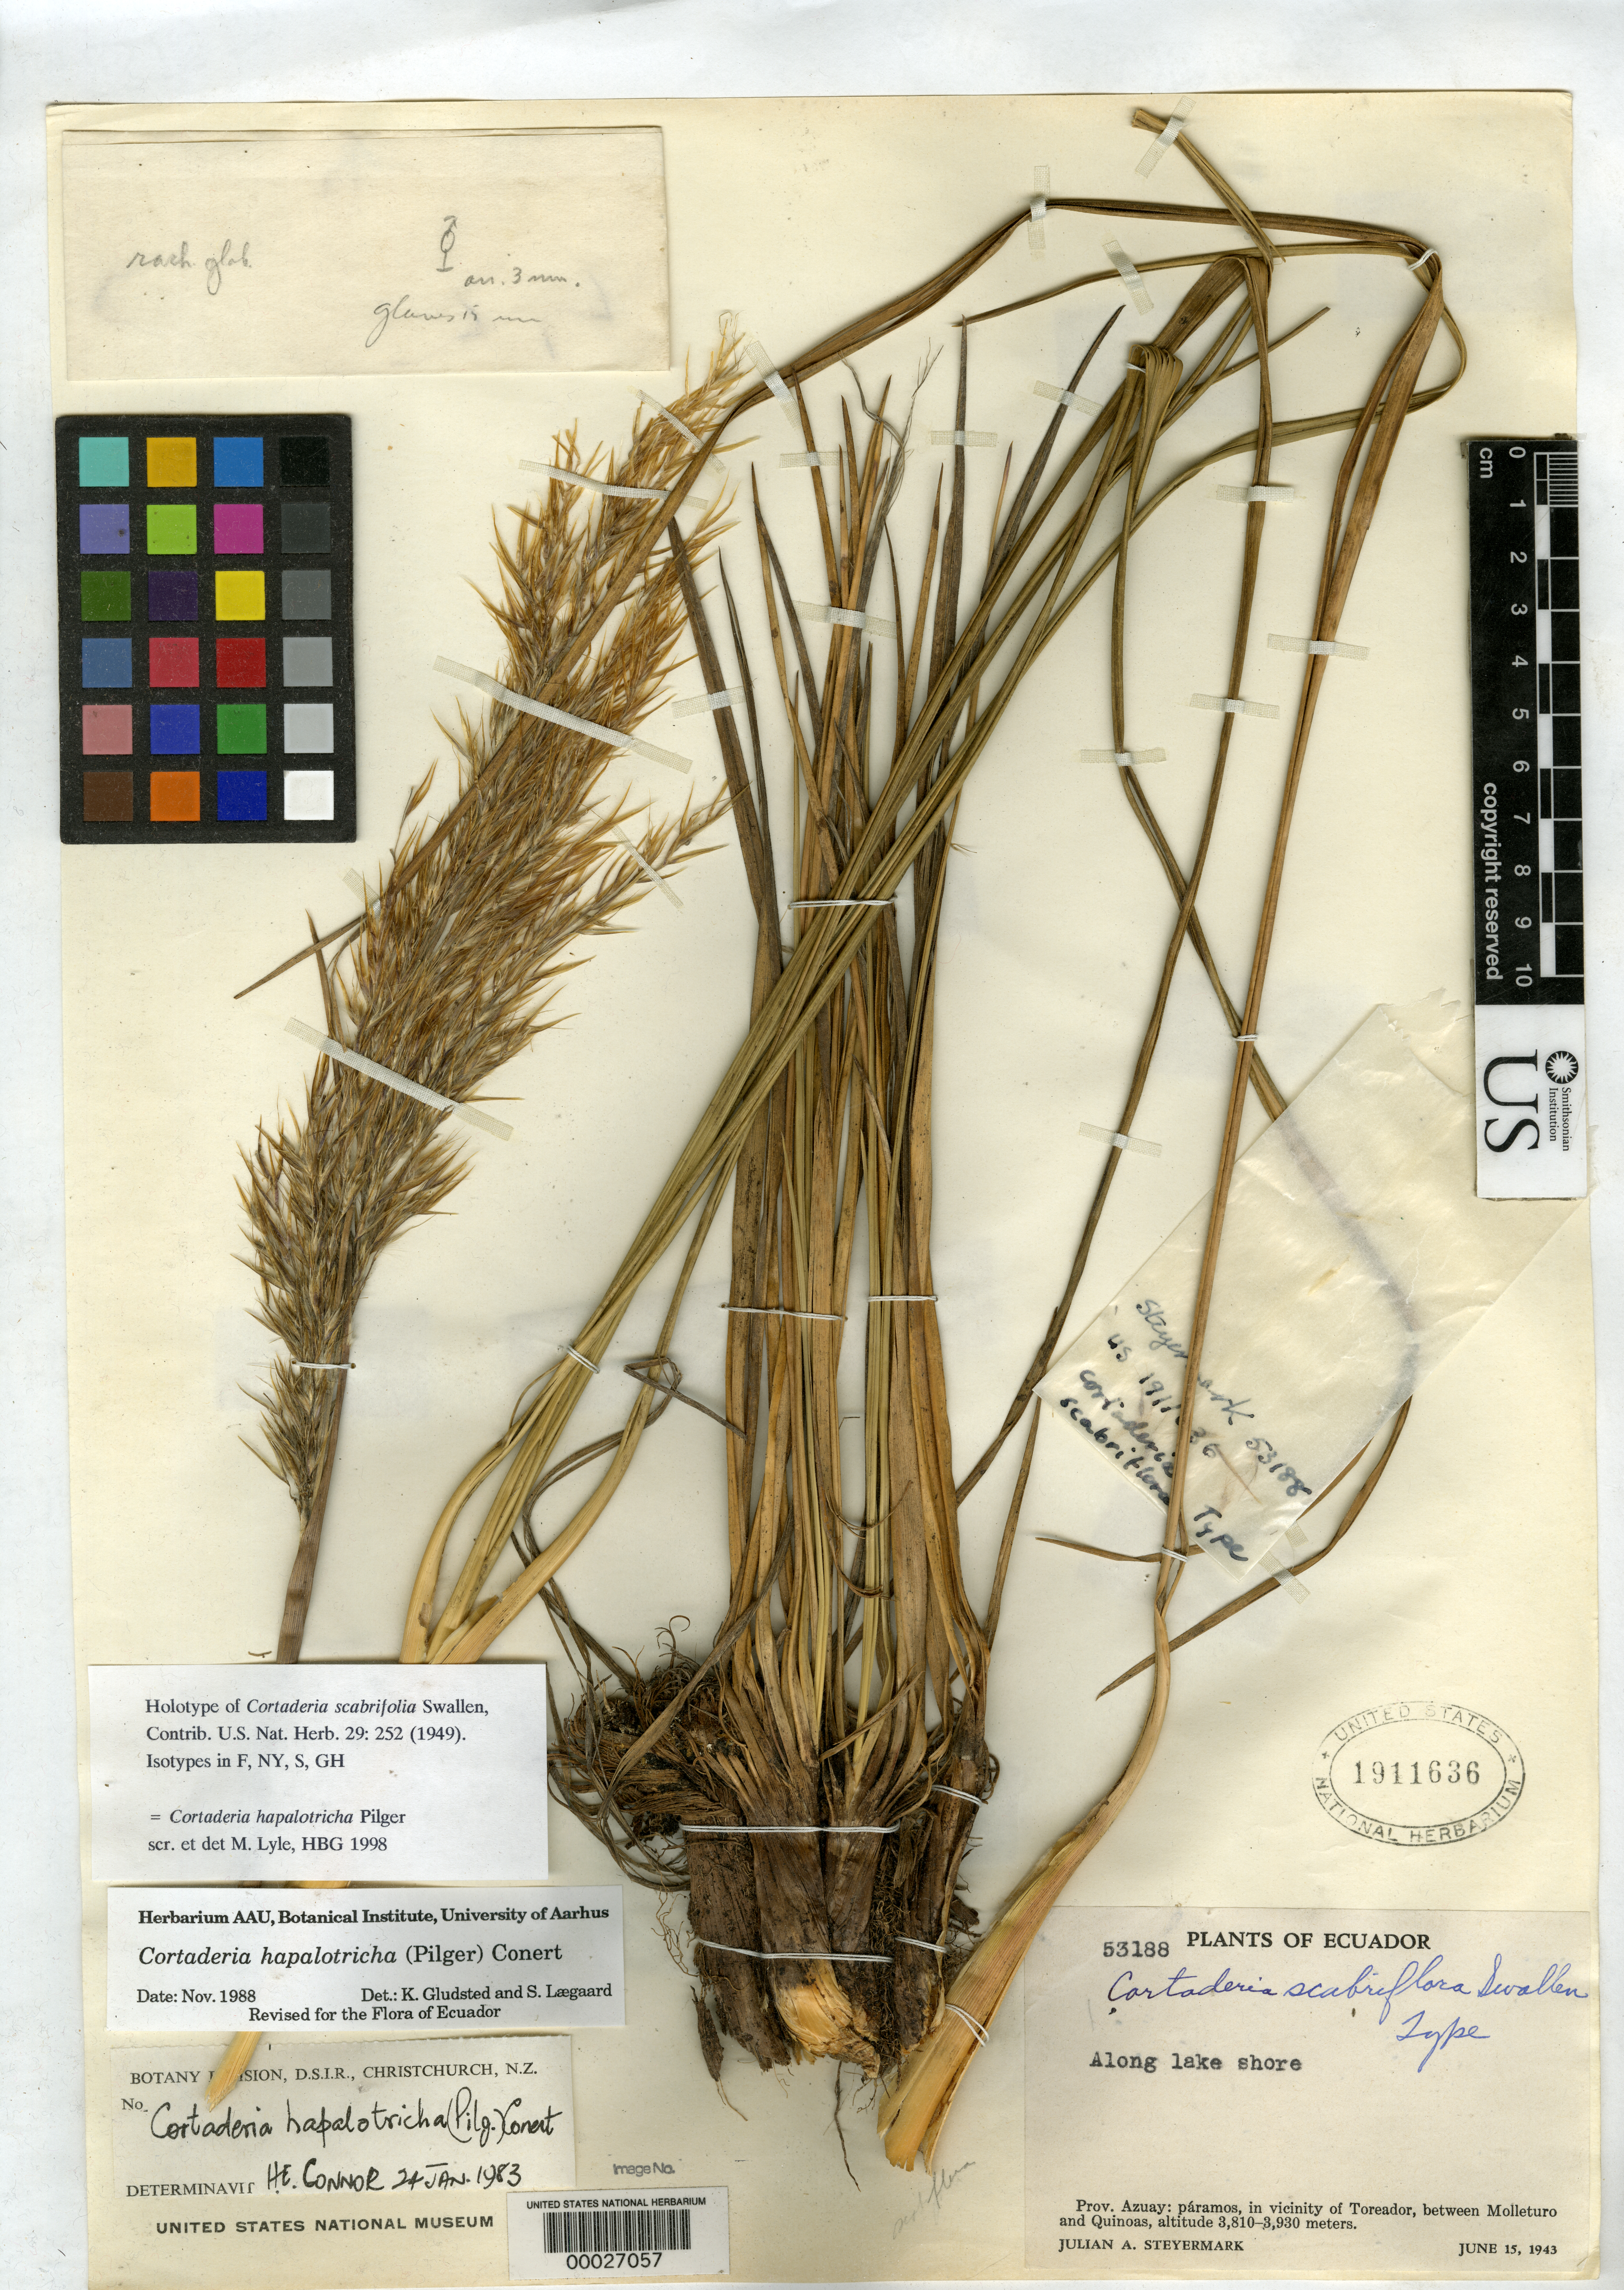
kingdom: Plantae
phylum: Tracheophyta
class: Liliopsida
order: Poales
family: Poaceae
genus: Cortaderia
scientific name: Cortaderia scabriflora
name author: Swallen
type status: Holotype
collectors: J. Steyermark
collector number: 53188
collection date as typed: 15 Jun 1943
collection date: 1943-06-15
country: Ecuador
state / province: Azuay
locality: Vicinity of Toreador, between Molleturo & Quinoas.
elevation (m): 3810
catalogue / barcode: US 1911636